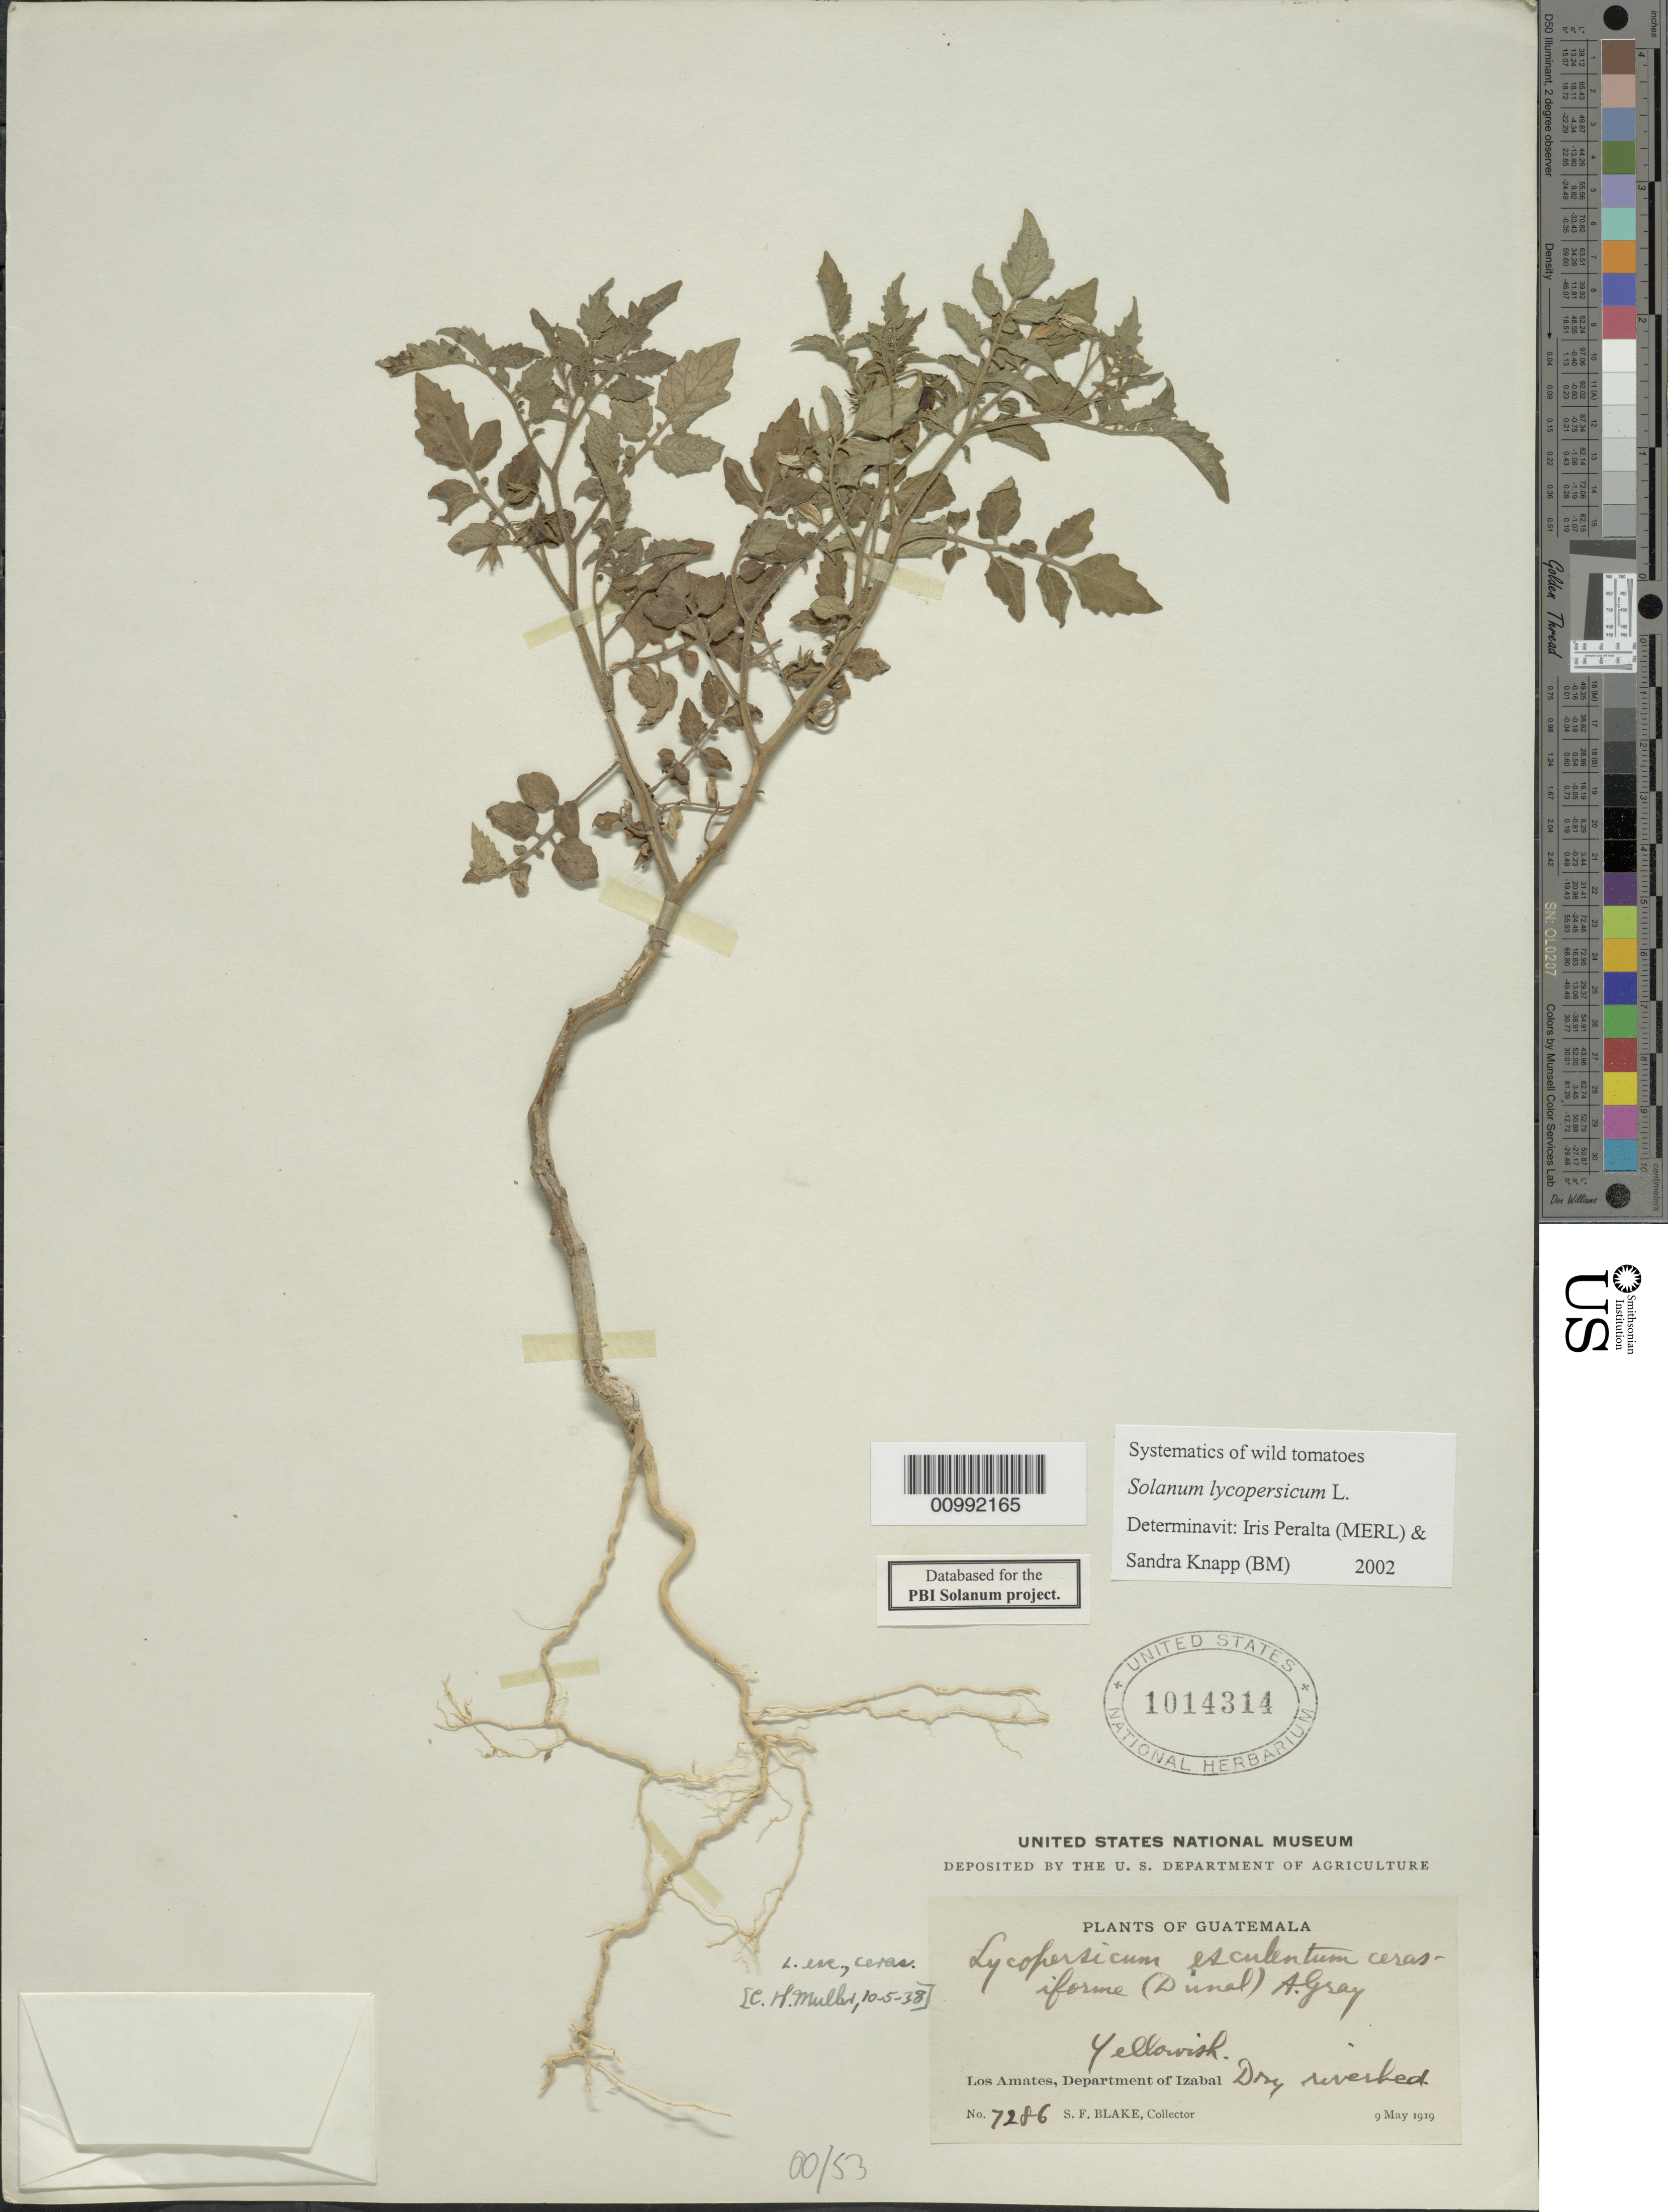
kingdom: Plantae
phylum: Tracheophyta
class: Magnoliopsida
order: Solanales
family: Solanaceae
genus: Solanum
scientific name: Solanum lycopersicum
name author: L.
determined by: Peralta, Iris E.; Knapp, S. D.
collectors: S. Blake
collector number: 7286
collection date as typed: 9 May 1919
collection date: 1919-05-09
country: Guatemala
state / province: Izabal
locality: Los Amates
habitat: plh: dry riverbed;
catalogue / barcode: US 1014314